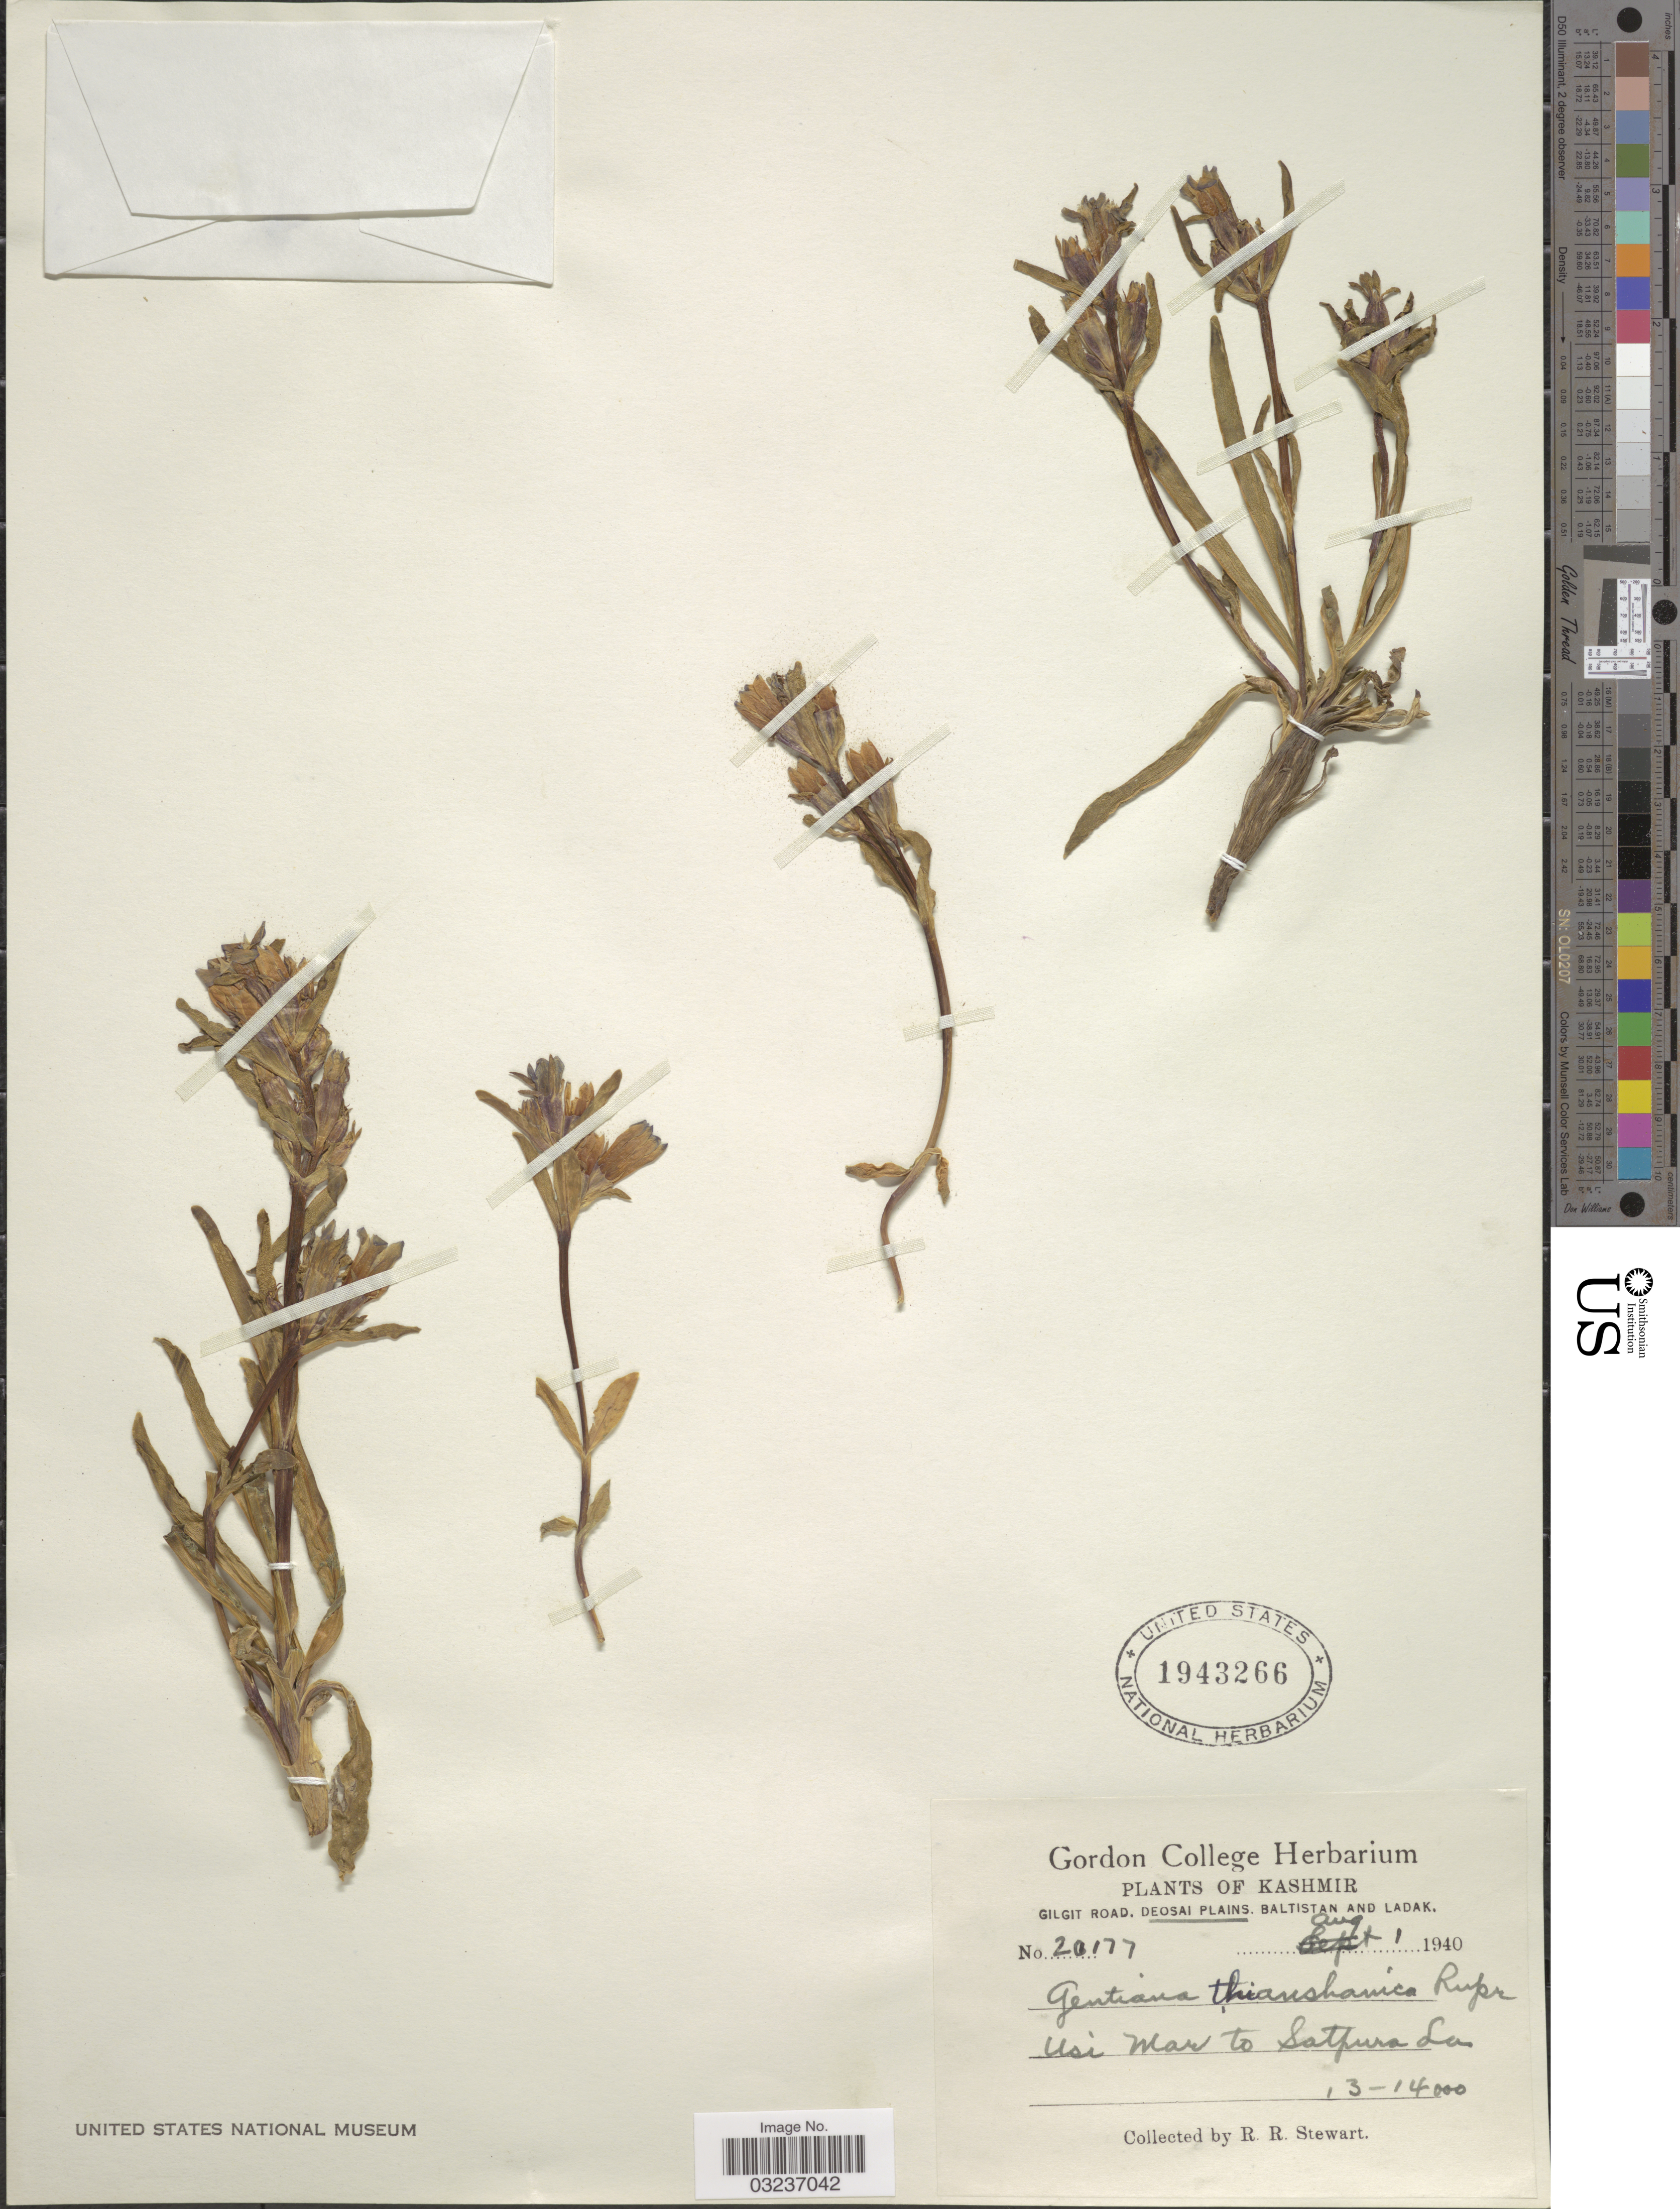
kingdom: Plantae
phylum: Tracheophyta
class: Magnoliopsida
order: Gentianales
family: Gentianaceae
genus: Gentiana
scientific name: Gentiana tianschanica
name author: Rupr.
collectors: R. Stewart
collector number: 20177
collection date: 1940-08-01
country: Pakistan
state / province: Gilgit-Baltistan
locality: Gilgit Road, Deosai Plains, Baltistan and Ladak, Usi Mar to Satpura La.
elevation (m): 3962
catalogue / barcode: US 1943266